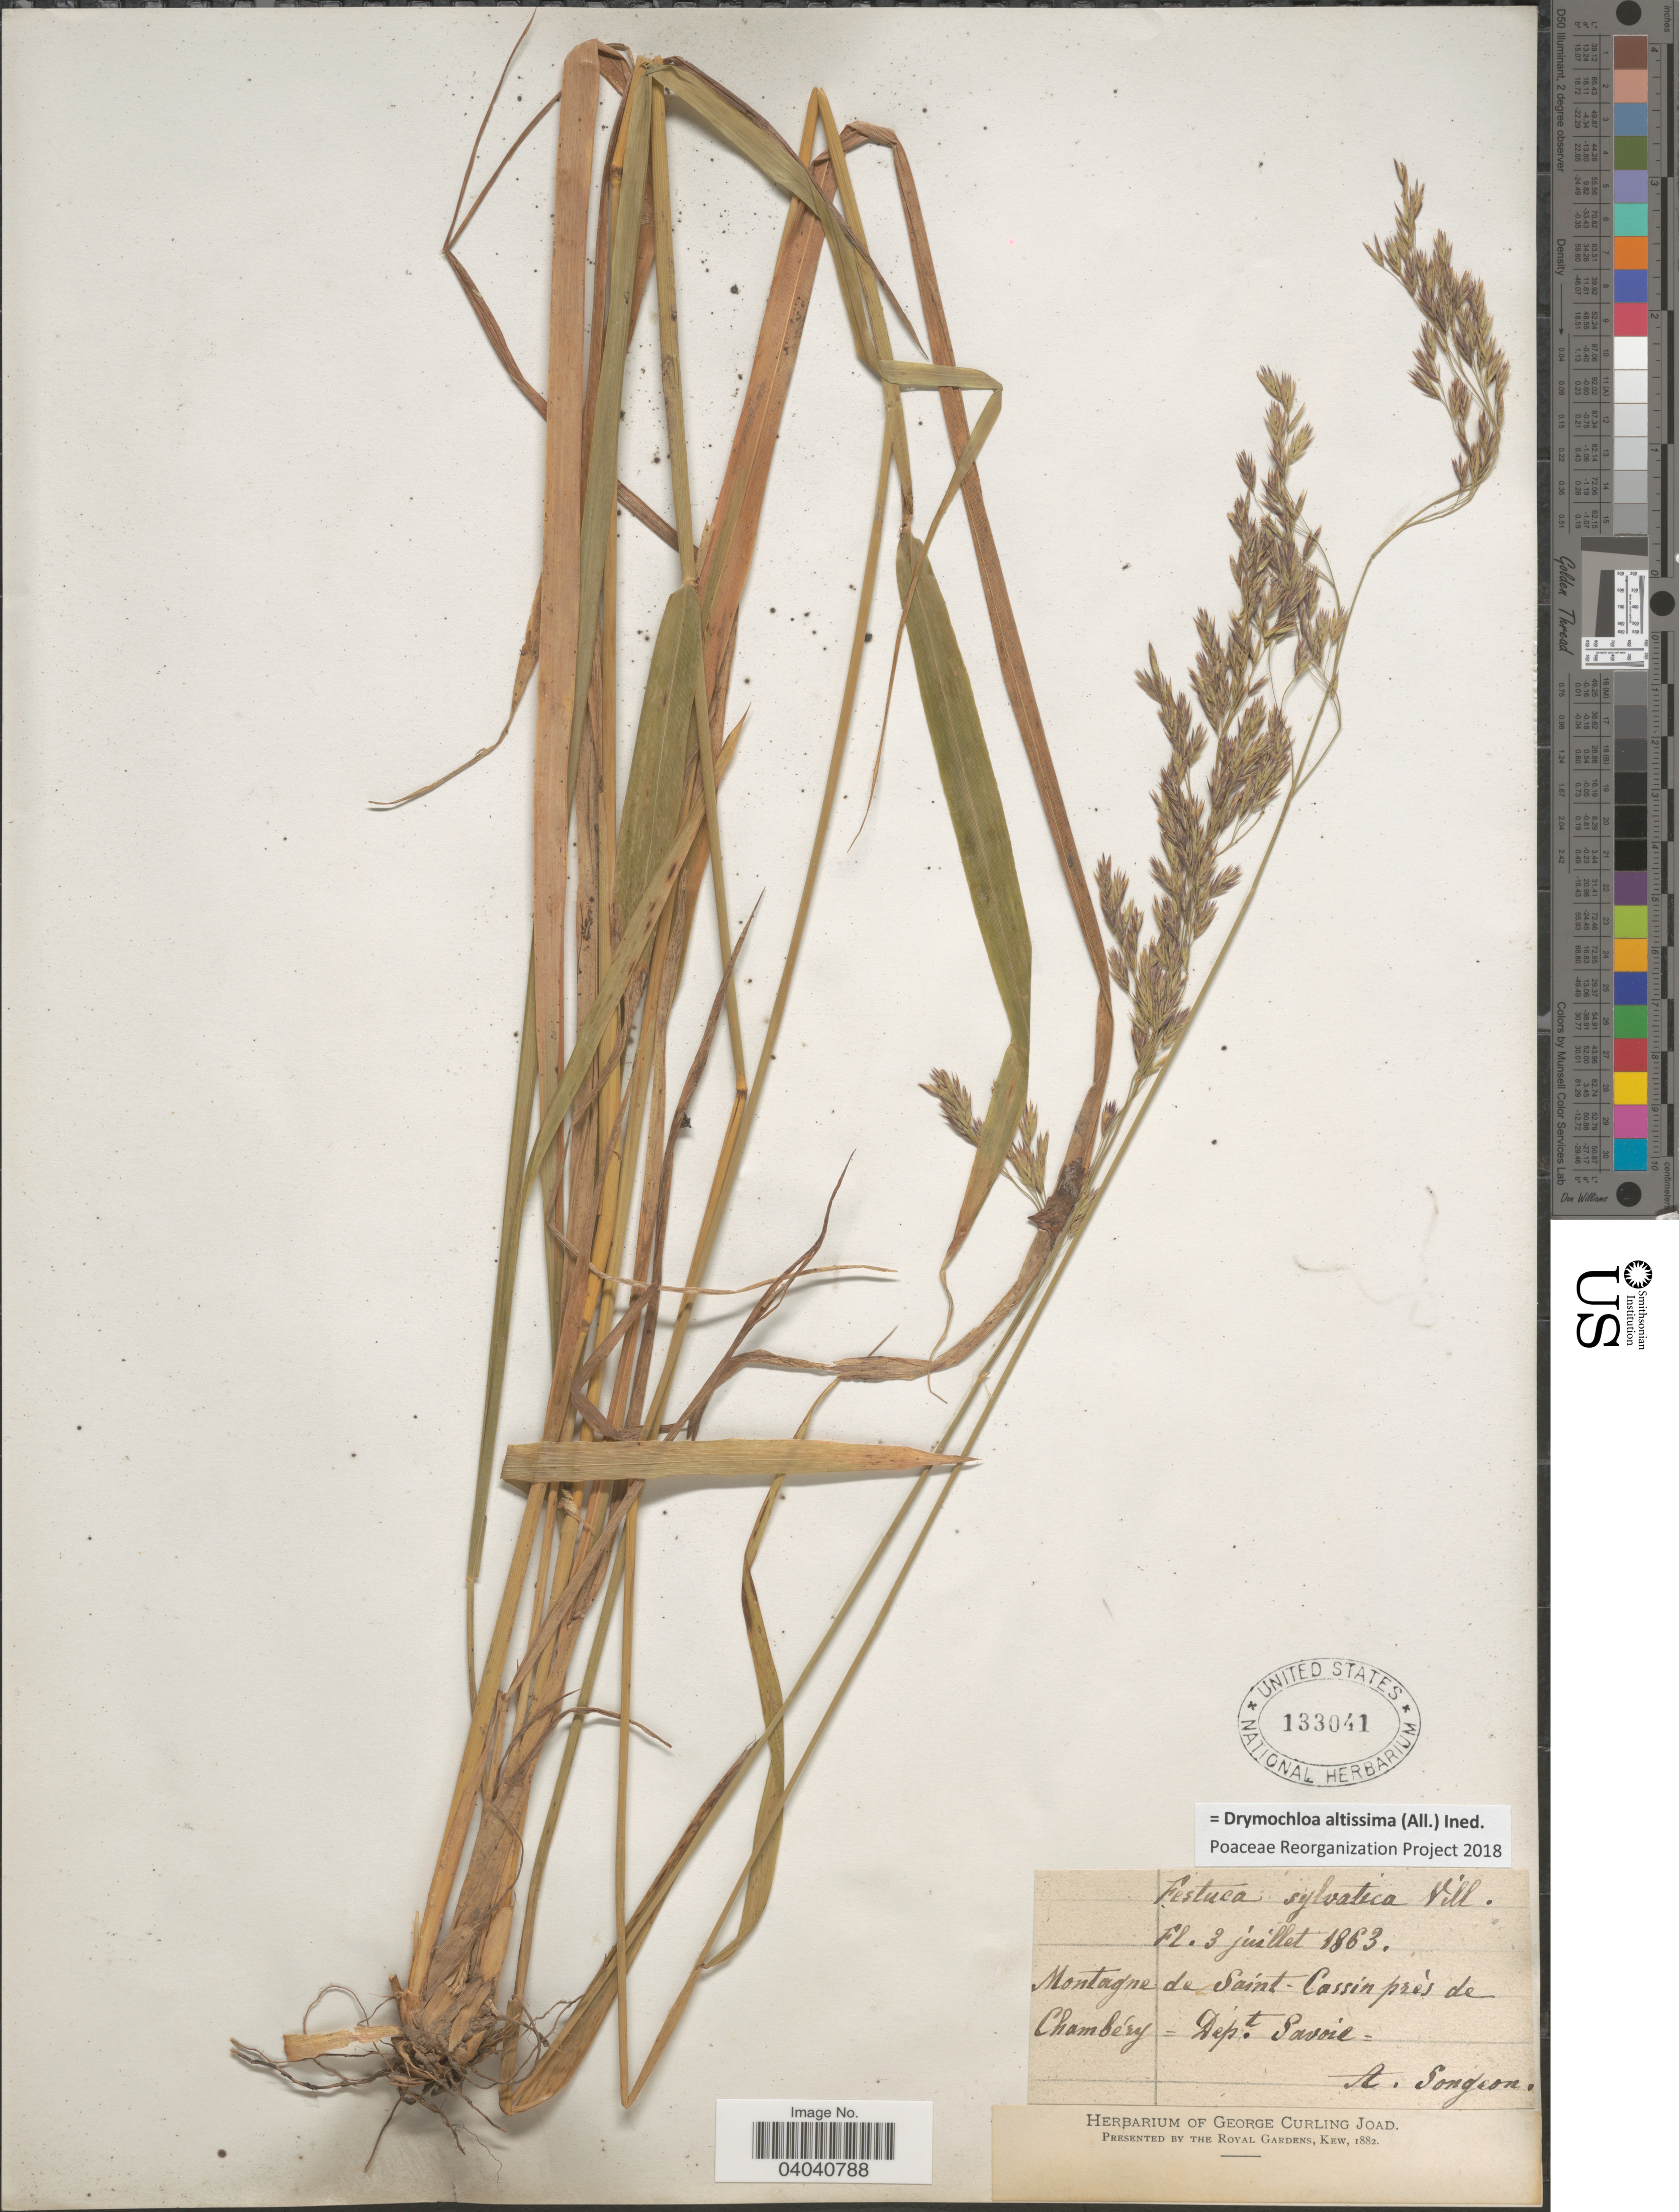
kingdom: Plantae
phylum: Tracheophyta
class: Liliopsida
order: Poales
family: Poaceae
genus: Drymochloa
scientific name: Drymochloa altissima (All.) ined.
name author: (All.)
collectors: A. Songeon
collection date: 1863-07-03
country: France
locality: Montagne de Saint - Cassin près de Chambe'ry = Dept. Savoie.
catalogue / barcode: US 133041